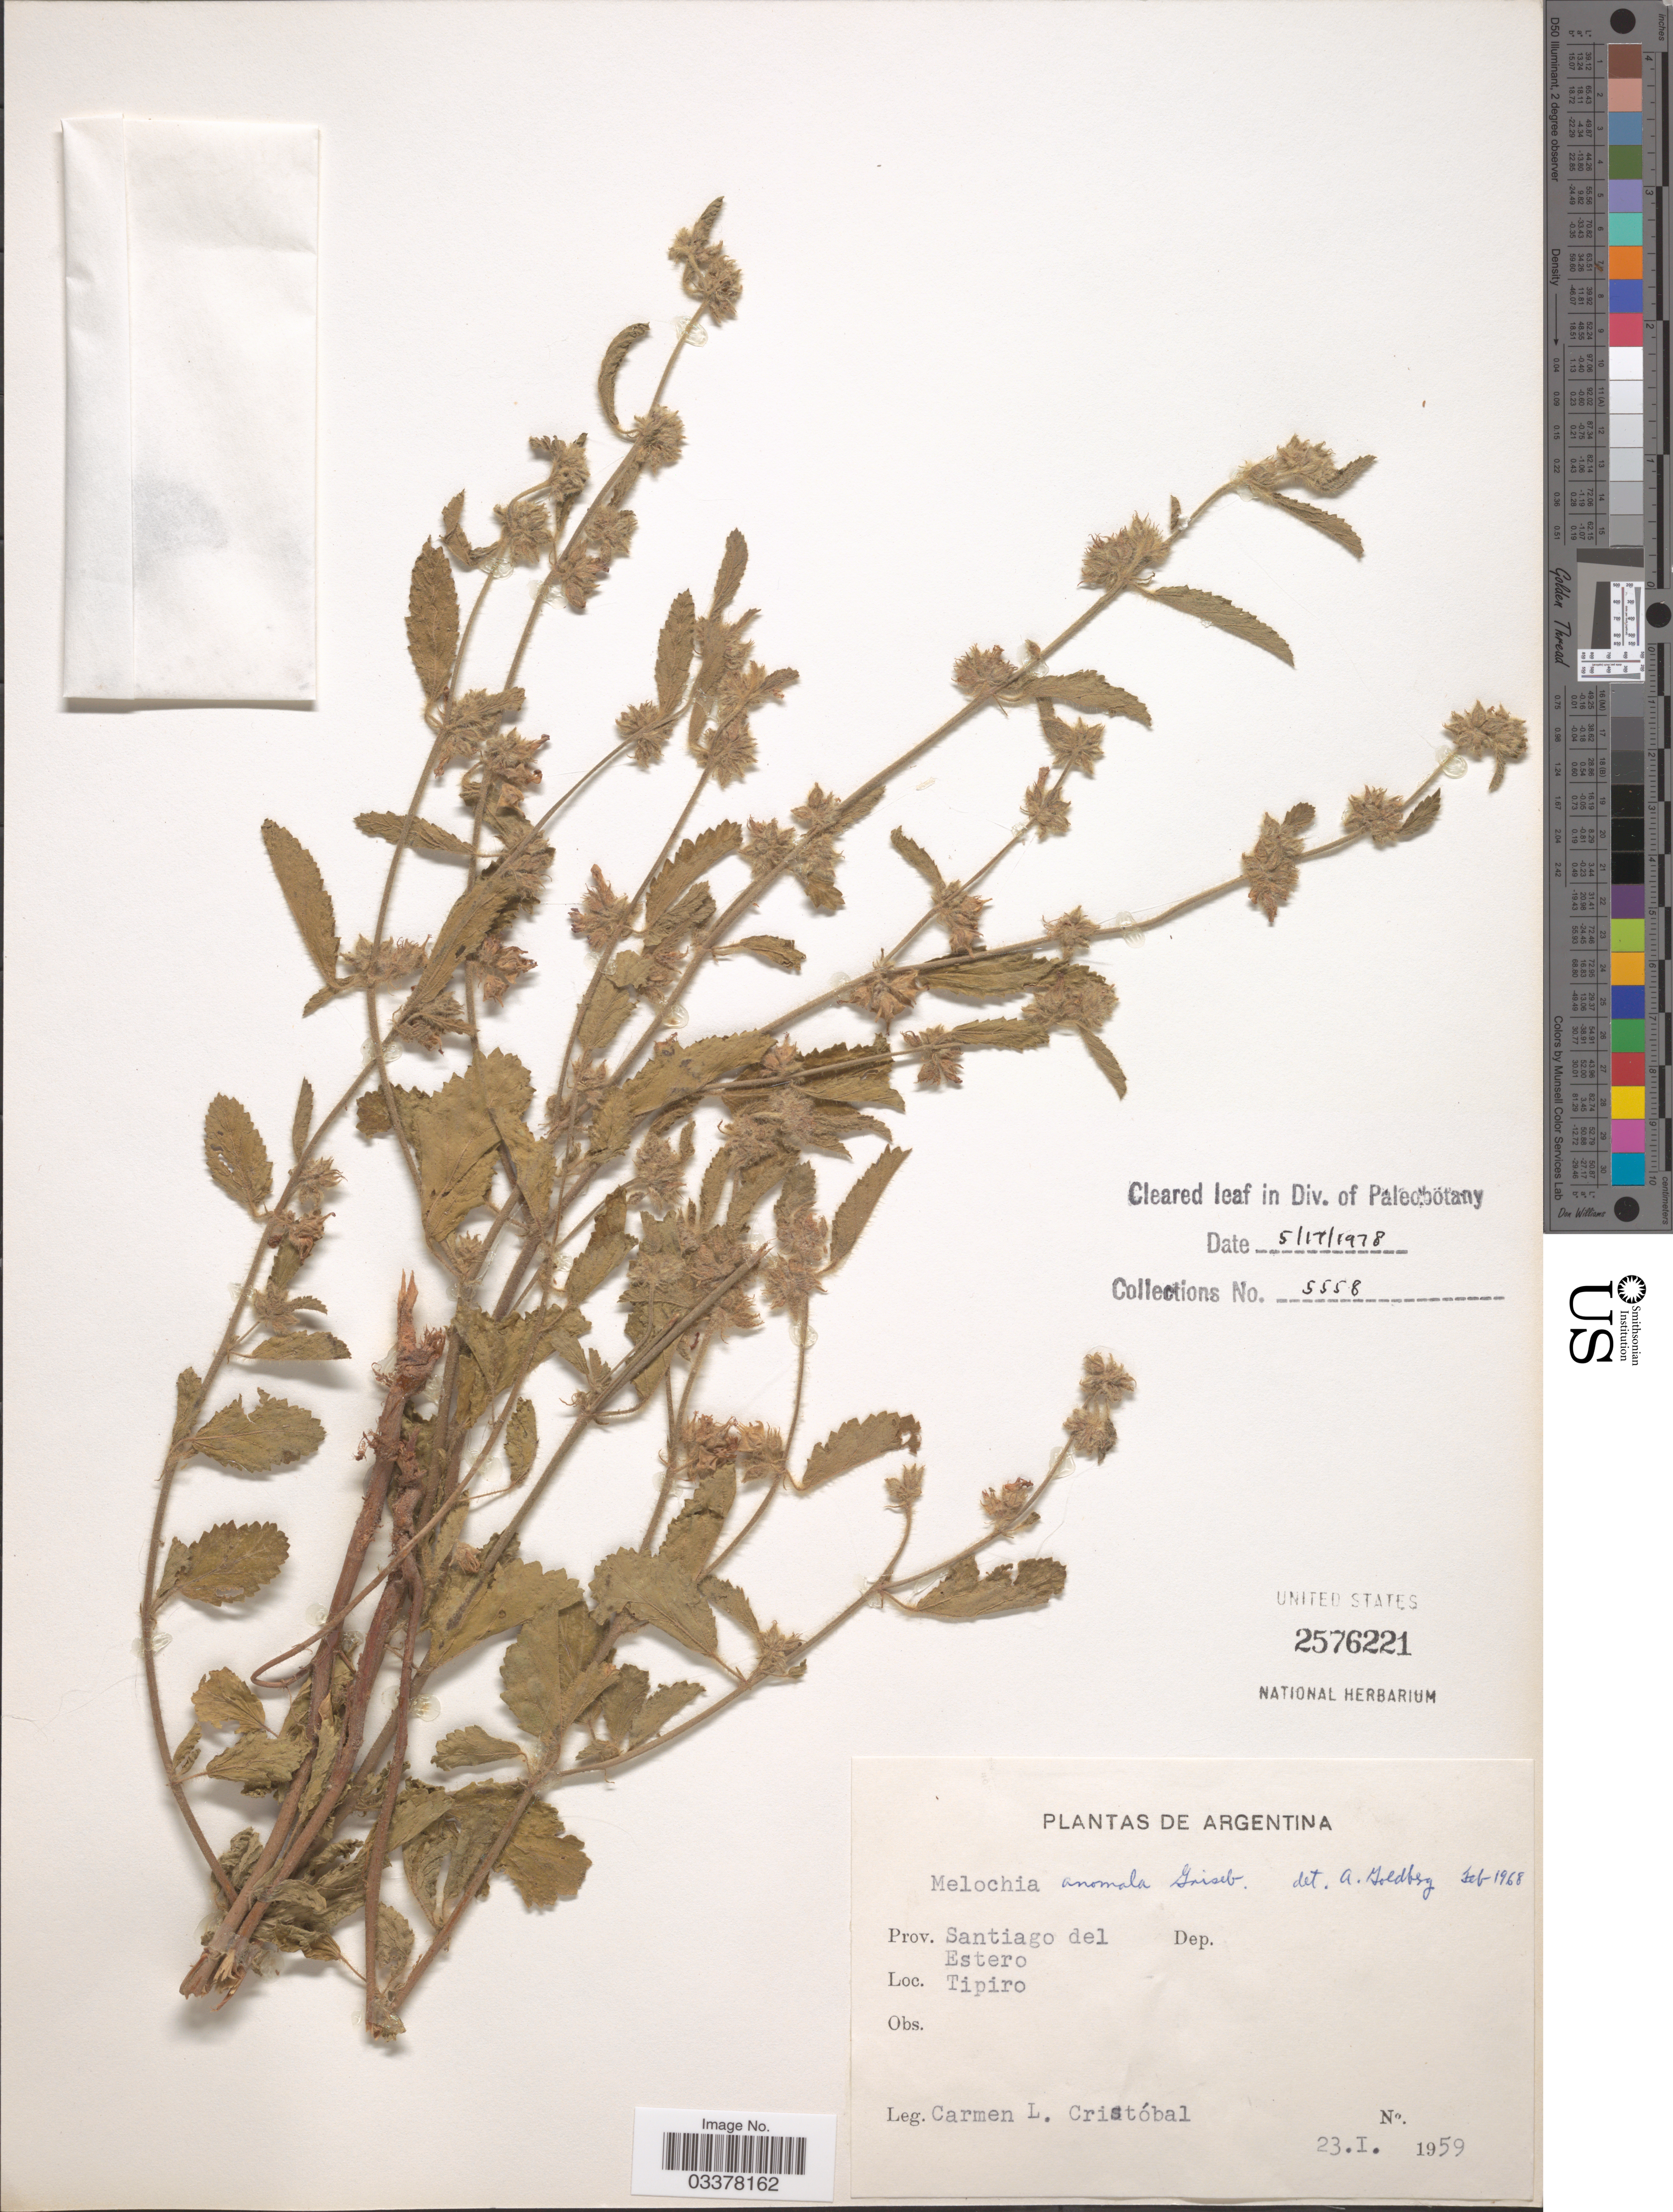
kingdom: Plantae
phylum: Tracheophyta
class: Magnoliopsida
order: Malvales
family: Malvaceae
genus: Melochia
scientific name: Melochia anomala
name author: Griseb.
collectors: C. L. Cristóbal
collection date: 1959-01-23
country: Argentina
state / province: Santiago del Estero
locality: Tipiro.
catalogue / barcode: US 2576221